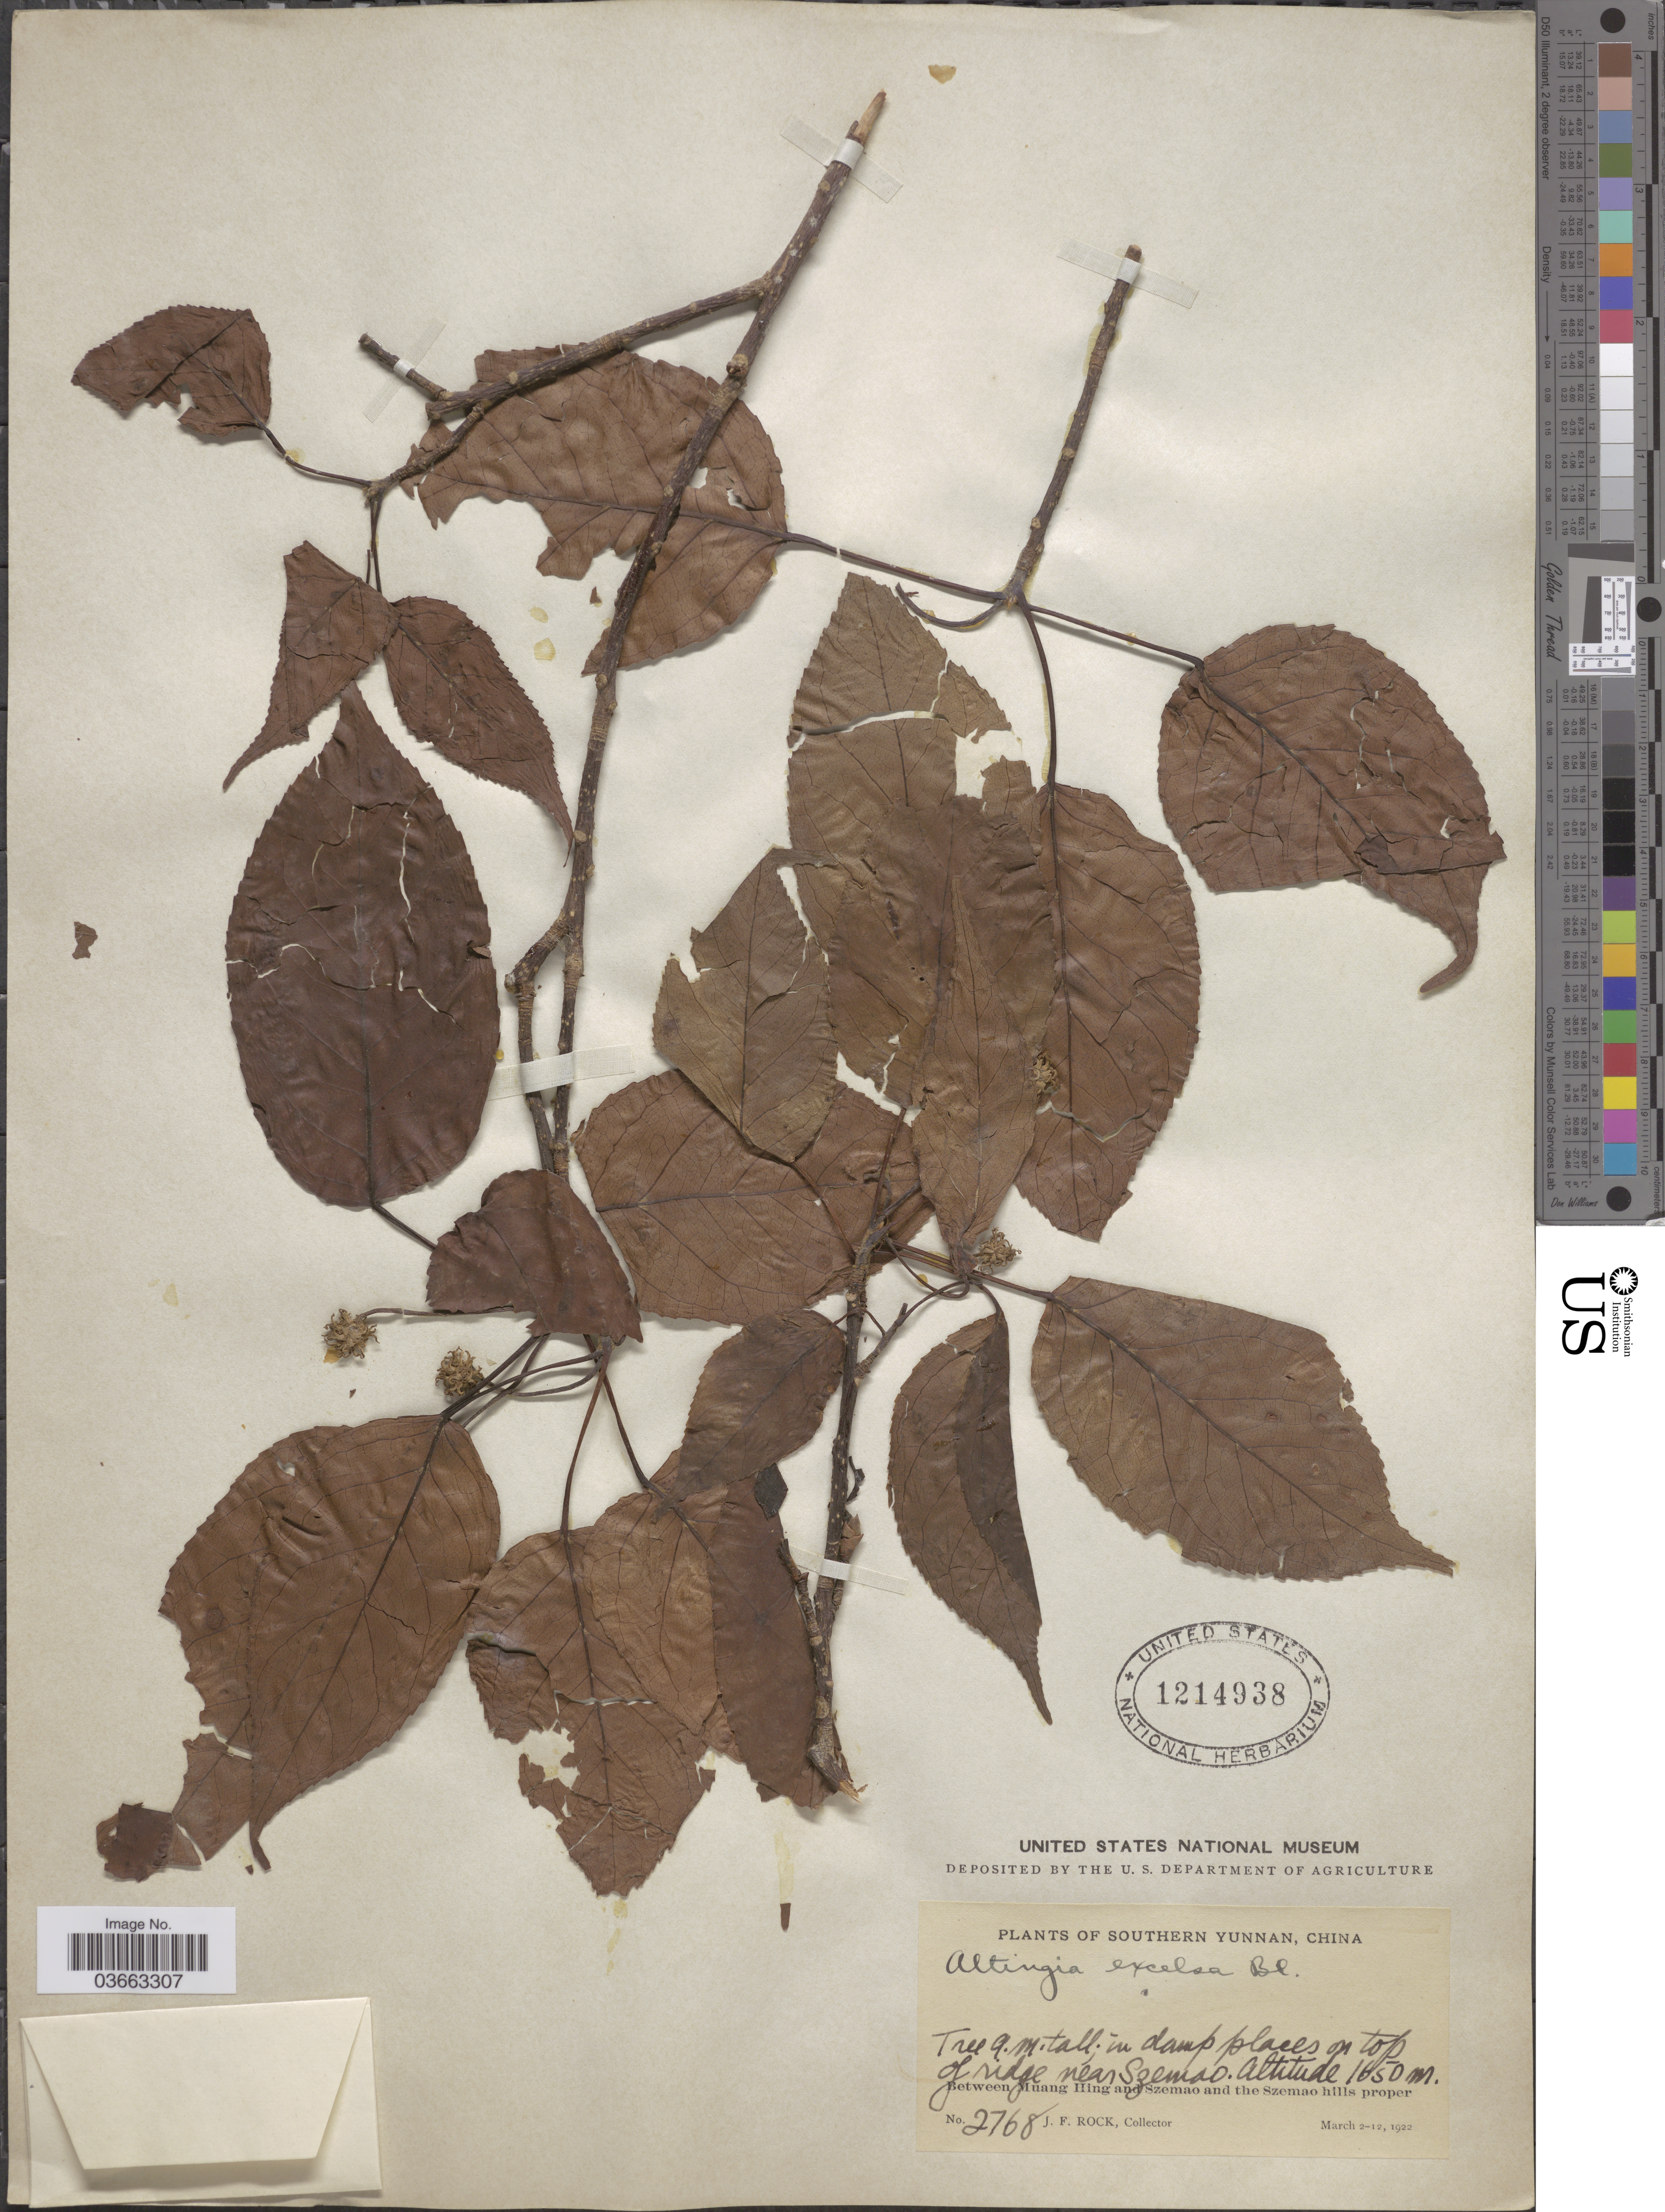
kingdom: Plantae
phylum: Tracheophyta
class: Magnoliopsida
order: Saxifragales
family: Altingiaceae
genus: Liquidambar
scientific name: Liquidambar excelsa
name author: (Noronha) Oken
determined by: Ickert-Bond, Stefanie M., (ALA), University of Alaska Museum of the North (UNITED STATES)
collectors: J. Rock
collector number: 2768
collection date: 1922-03-02/1922-03-12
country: China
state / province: Yunnan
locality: Southern Yunnan. Top of ridge near Szemao. Between Muang Hing and Szemao and the Szemao hills proper.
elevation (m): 1650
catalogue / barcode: US 1214938